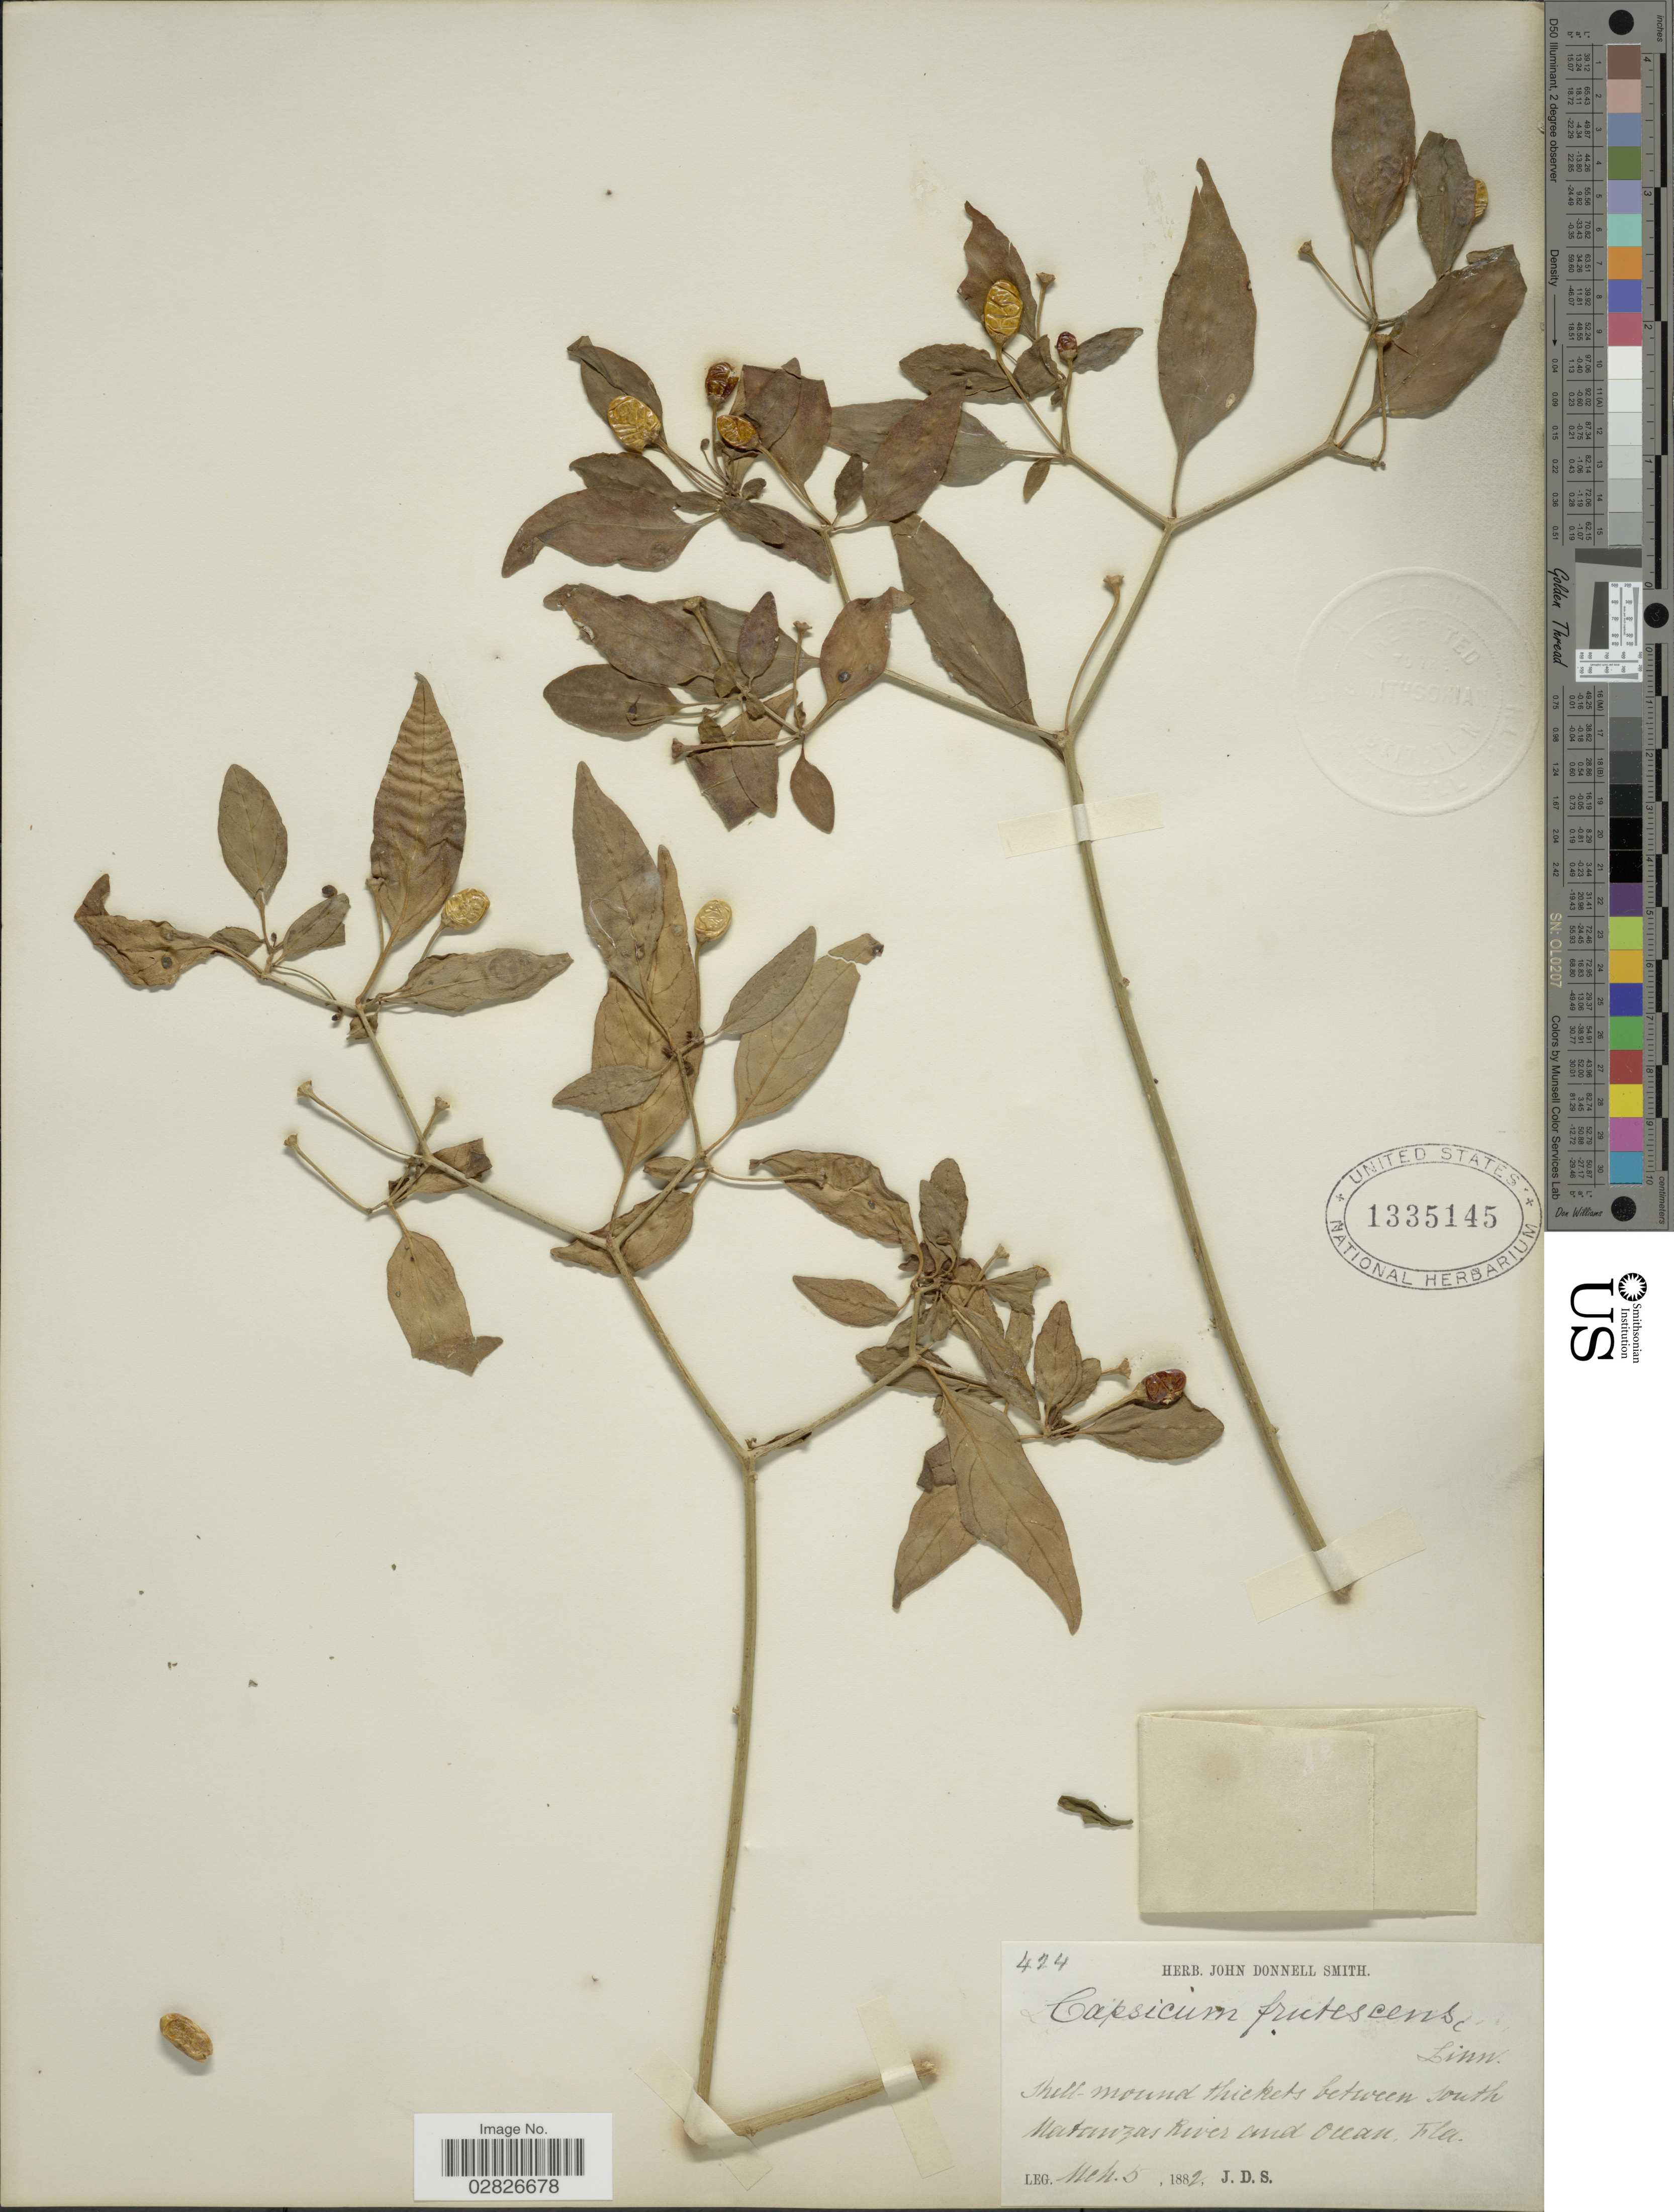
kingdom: Plantae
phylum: Tracheophyta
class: Magnoliopsida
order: Solanales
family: Solanaceae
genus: Capsicum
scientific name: Capsicum frutescens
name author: L.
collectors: J. Donnell Smith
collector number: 424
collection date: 1882-03-05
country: United States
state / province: Florida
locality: Shell-mound thickets between south Matanzas River and Ocean.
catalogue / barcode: US 1335145